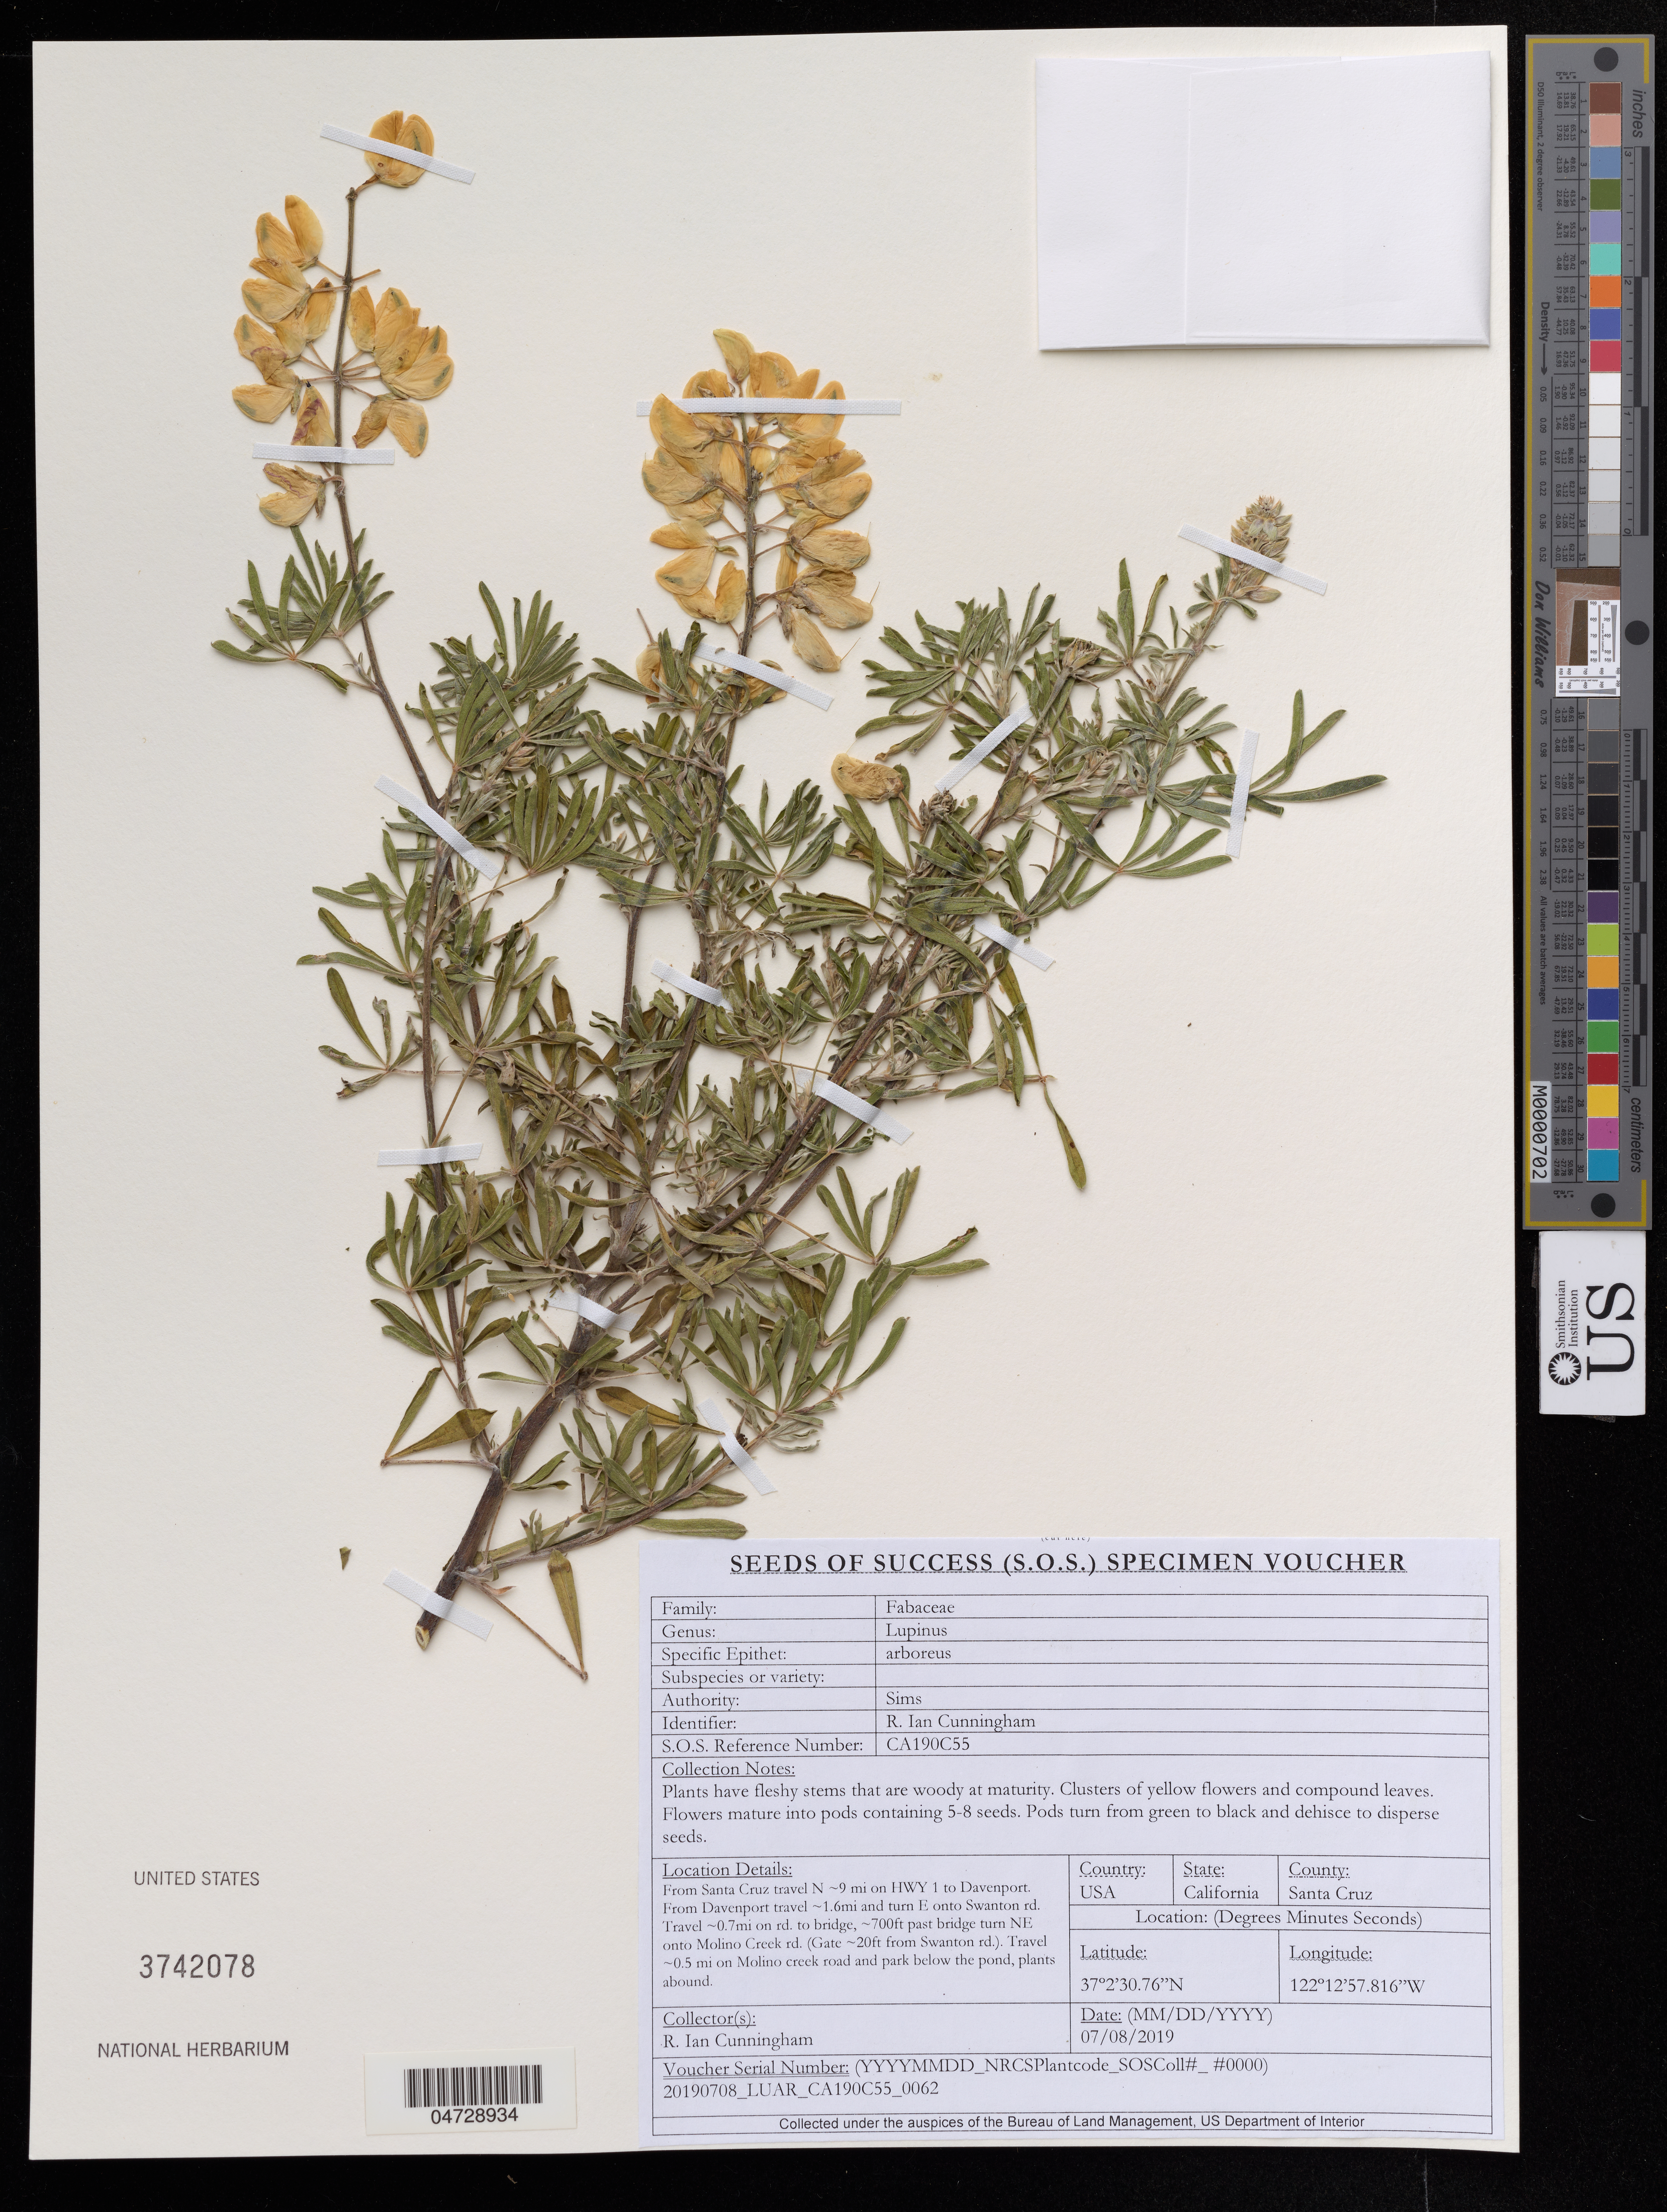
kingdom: Plantae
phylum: Tracheophyta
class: Magnoliopsida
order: Fabales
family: Fabaceae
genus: Lupinus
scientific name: Lupinus arboreus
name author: Sims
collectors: R. Cunningham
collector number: CA190C55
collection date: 2019-07-08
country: United States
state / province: California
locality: From Santa Cruz travel N - 9mi on HWY 1 to Davenport. From Davenport travel - 1.6 mi and turn E onto Swanton rd. Travel - 0.7mi on rd. to bridge, - 700 ft. past bridge turn NE onto Molino Creek rd. (Gate - 20ft from Swanton rd.). Travel - 0.5 mi on Molino creek road and park below to pond.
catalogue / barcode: US 3742078